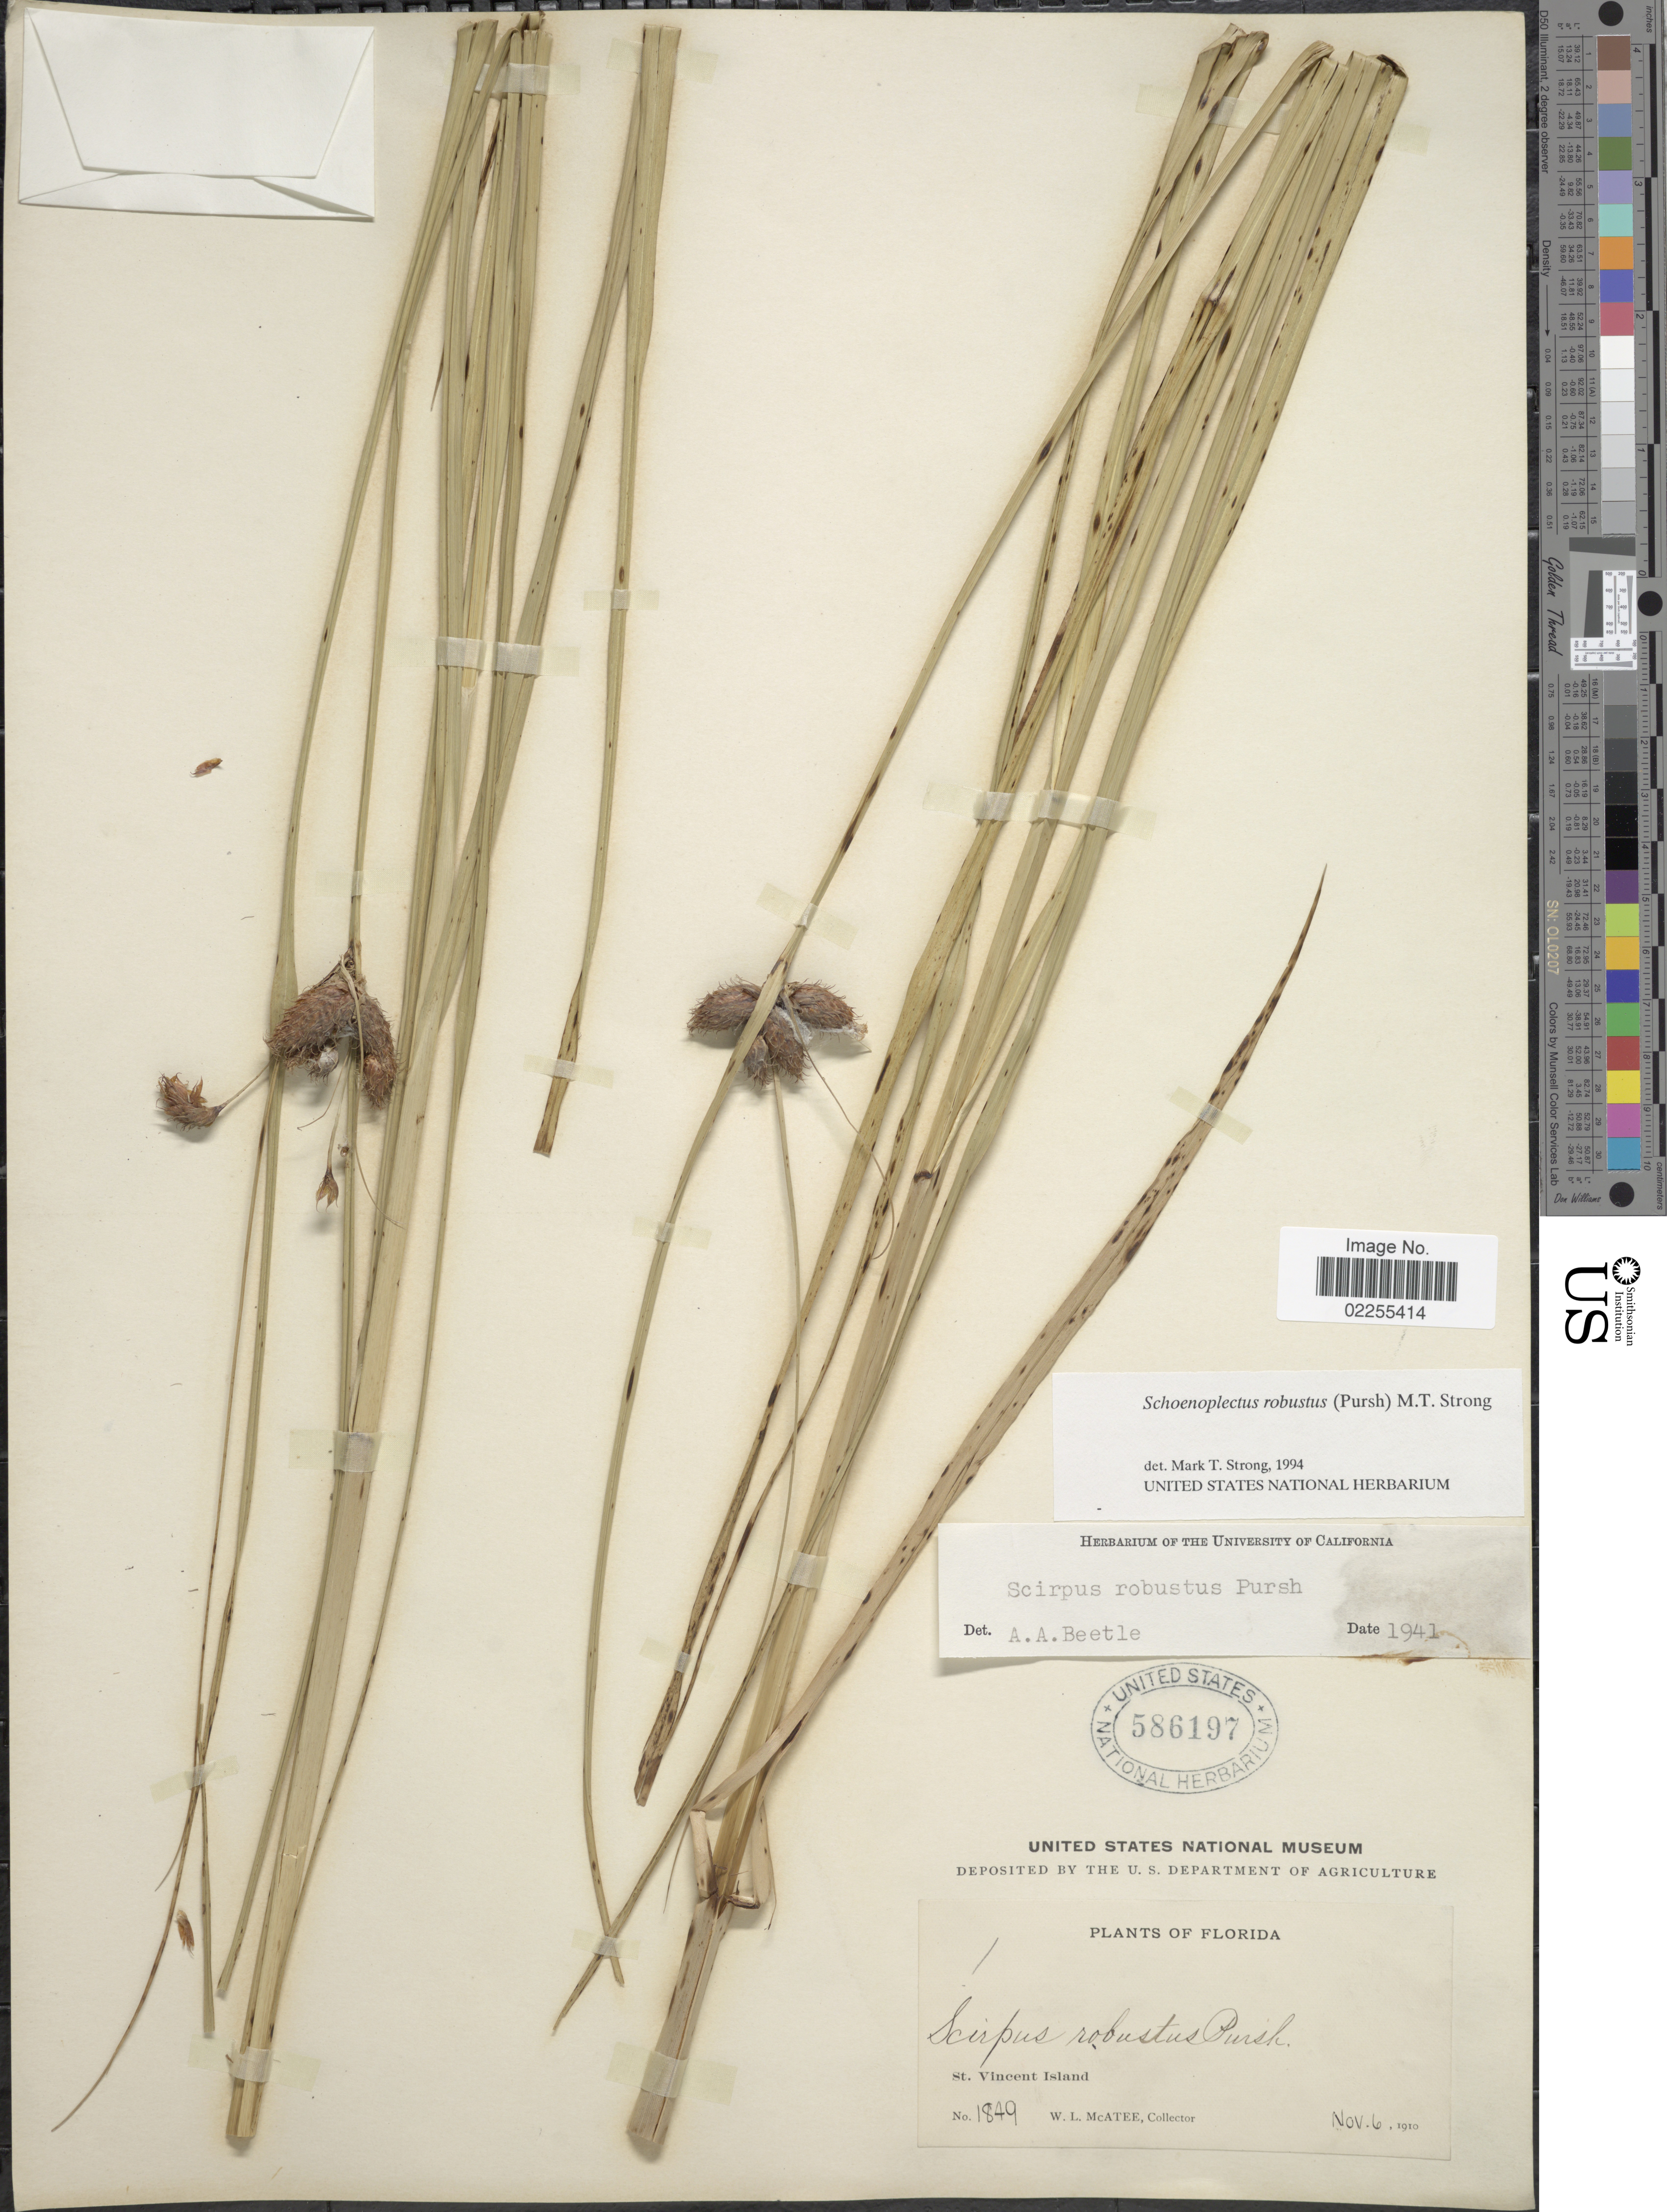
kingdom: Plantae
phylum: Tracheophyta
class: Liliopsida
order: Poales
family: Cyperaceae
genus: Bolboschoenus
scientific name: Bolboschoenus robustus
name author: (Pursh) Soják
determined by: Strong, M. T., (US), Smithsonian Institution - National Museum of Natural History (UNITED STATES)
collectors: W. McAtee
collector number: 1849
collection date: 1910-11-06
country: United States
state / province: Florida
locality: St. Vincent Island.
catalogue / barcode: US 586197